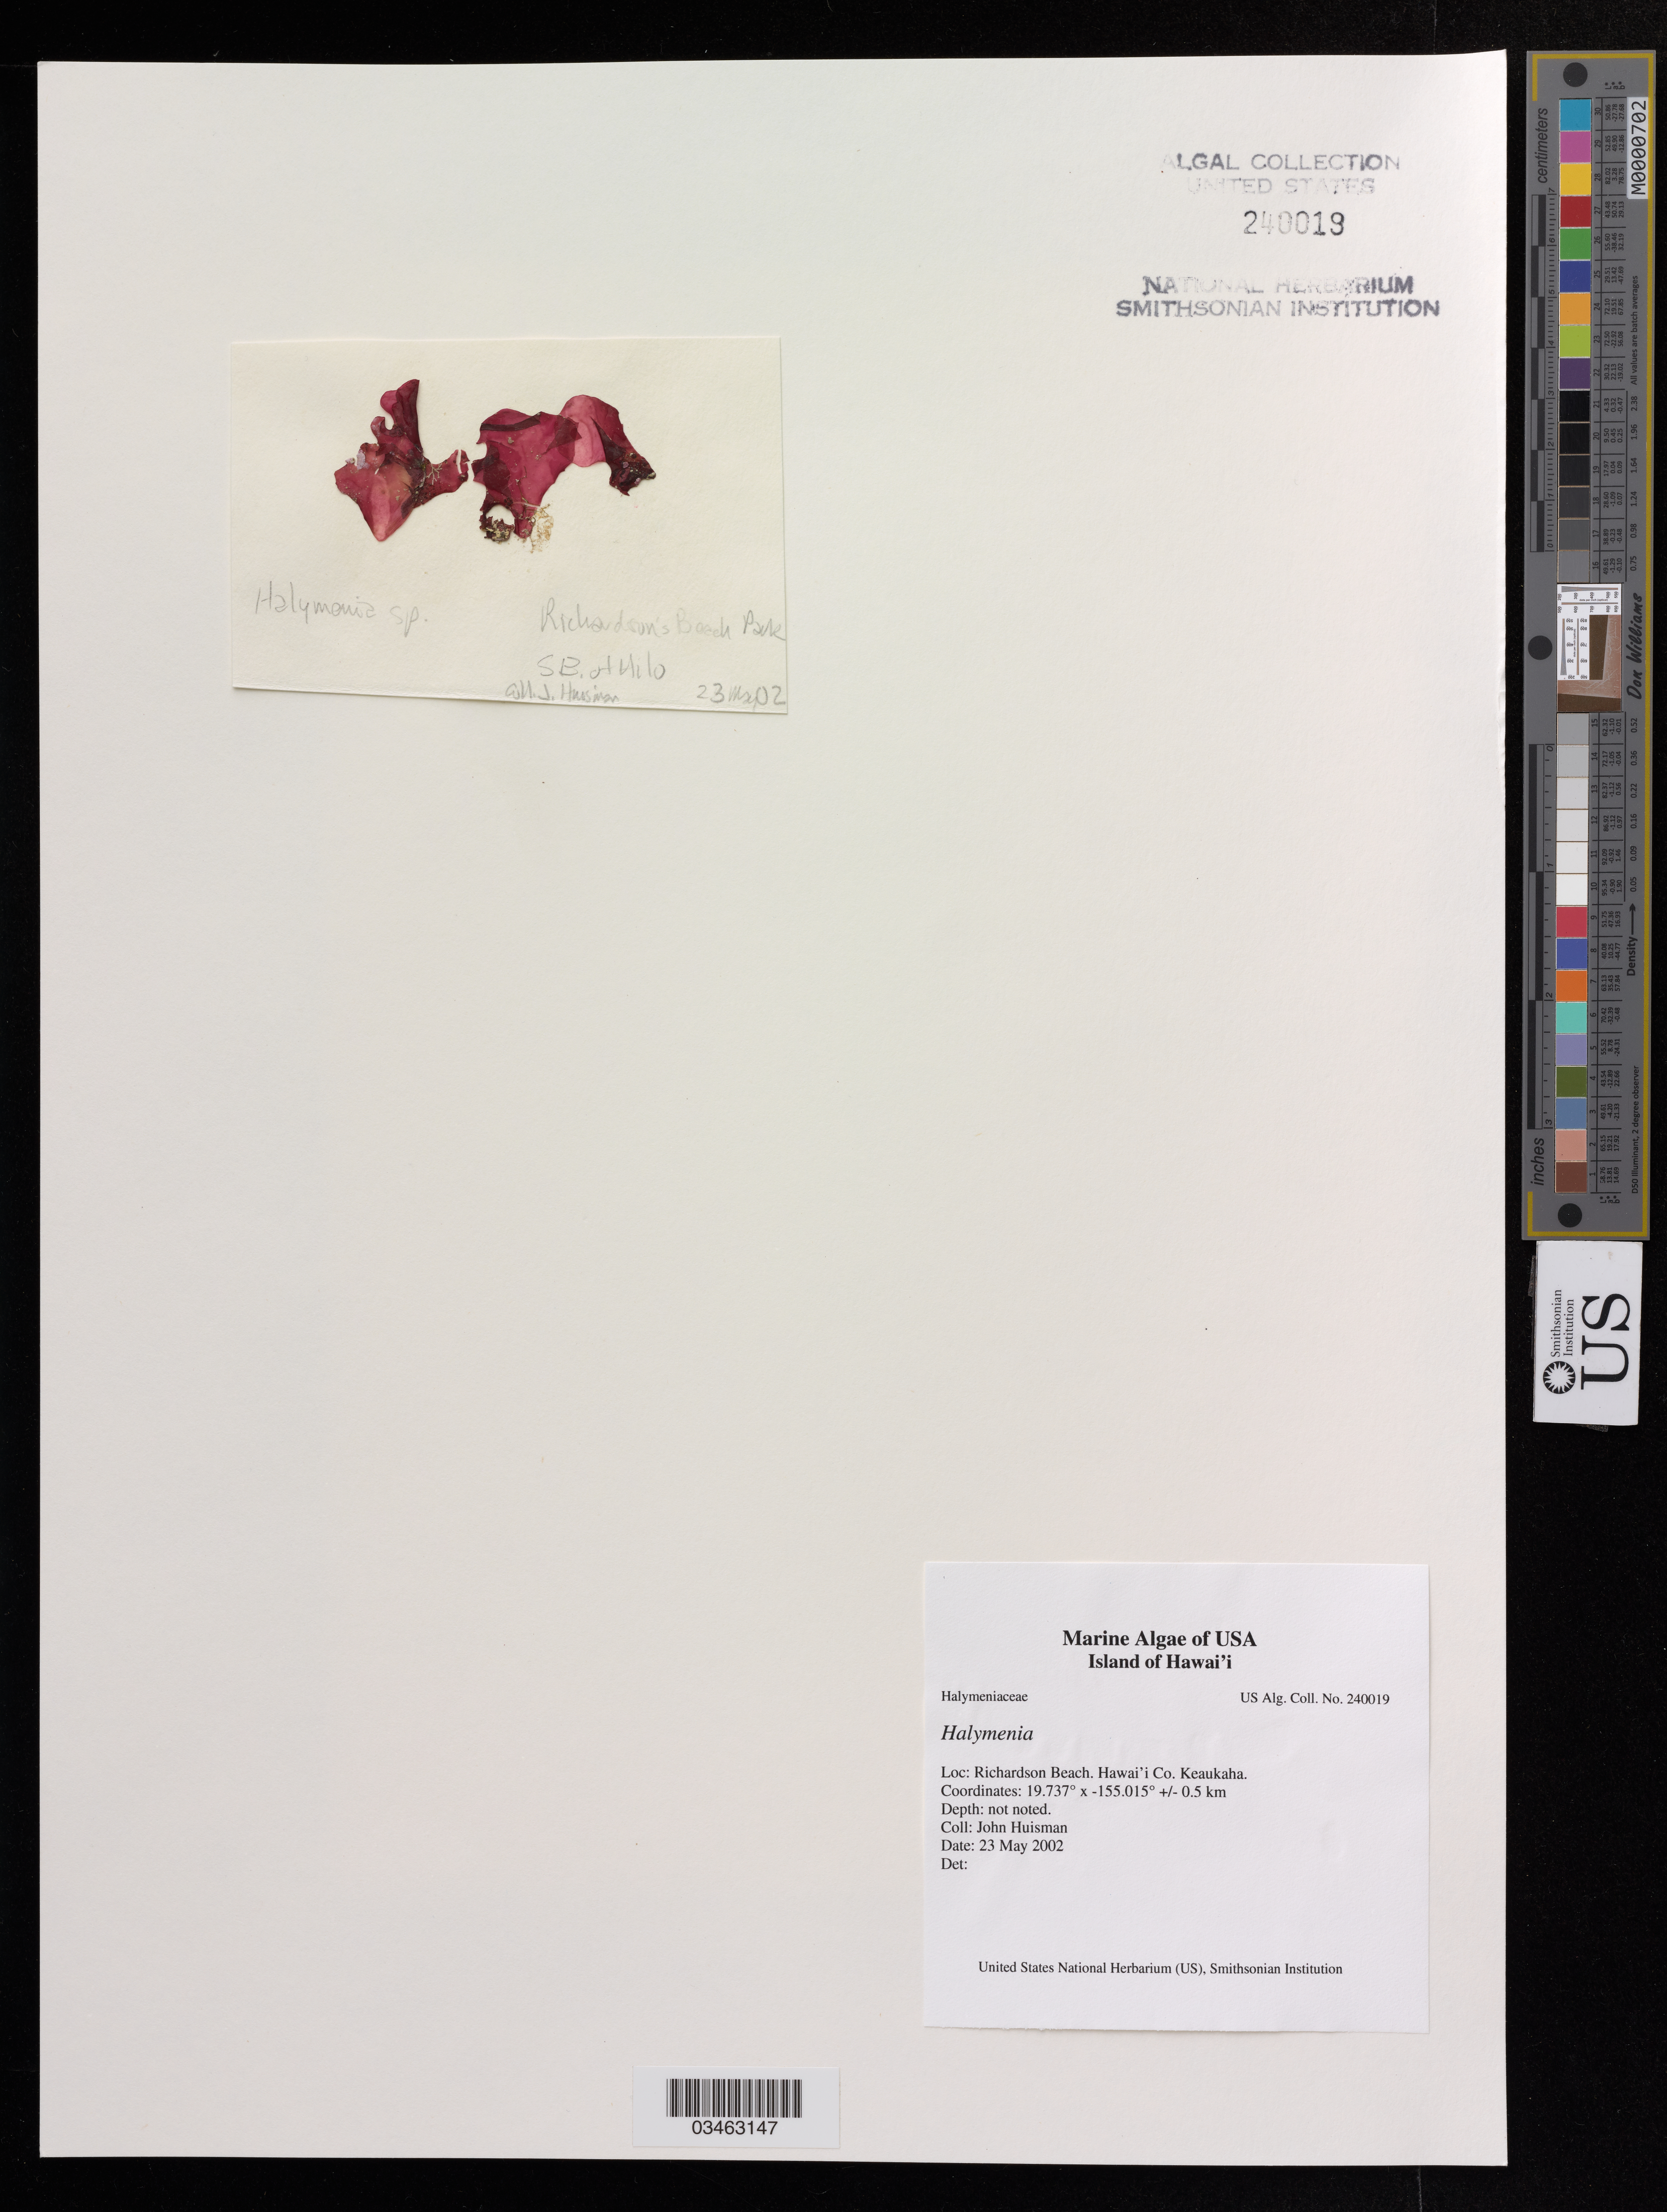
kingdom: Plantae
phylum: Rhodophyta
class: Florideophyceae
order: Halymeniales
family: Halymeniaceae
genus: Halymenia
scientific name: Halymenia sp.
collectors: J. M. Huisman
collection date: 2002-05-23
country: United States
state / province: Hawaii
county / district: Hawaii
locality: Richardson Beach. Keaukaha.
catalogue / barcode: US 240019